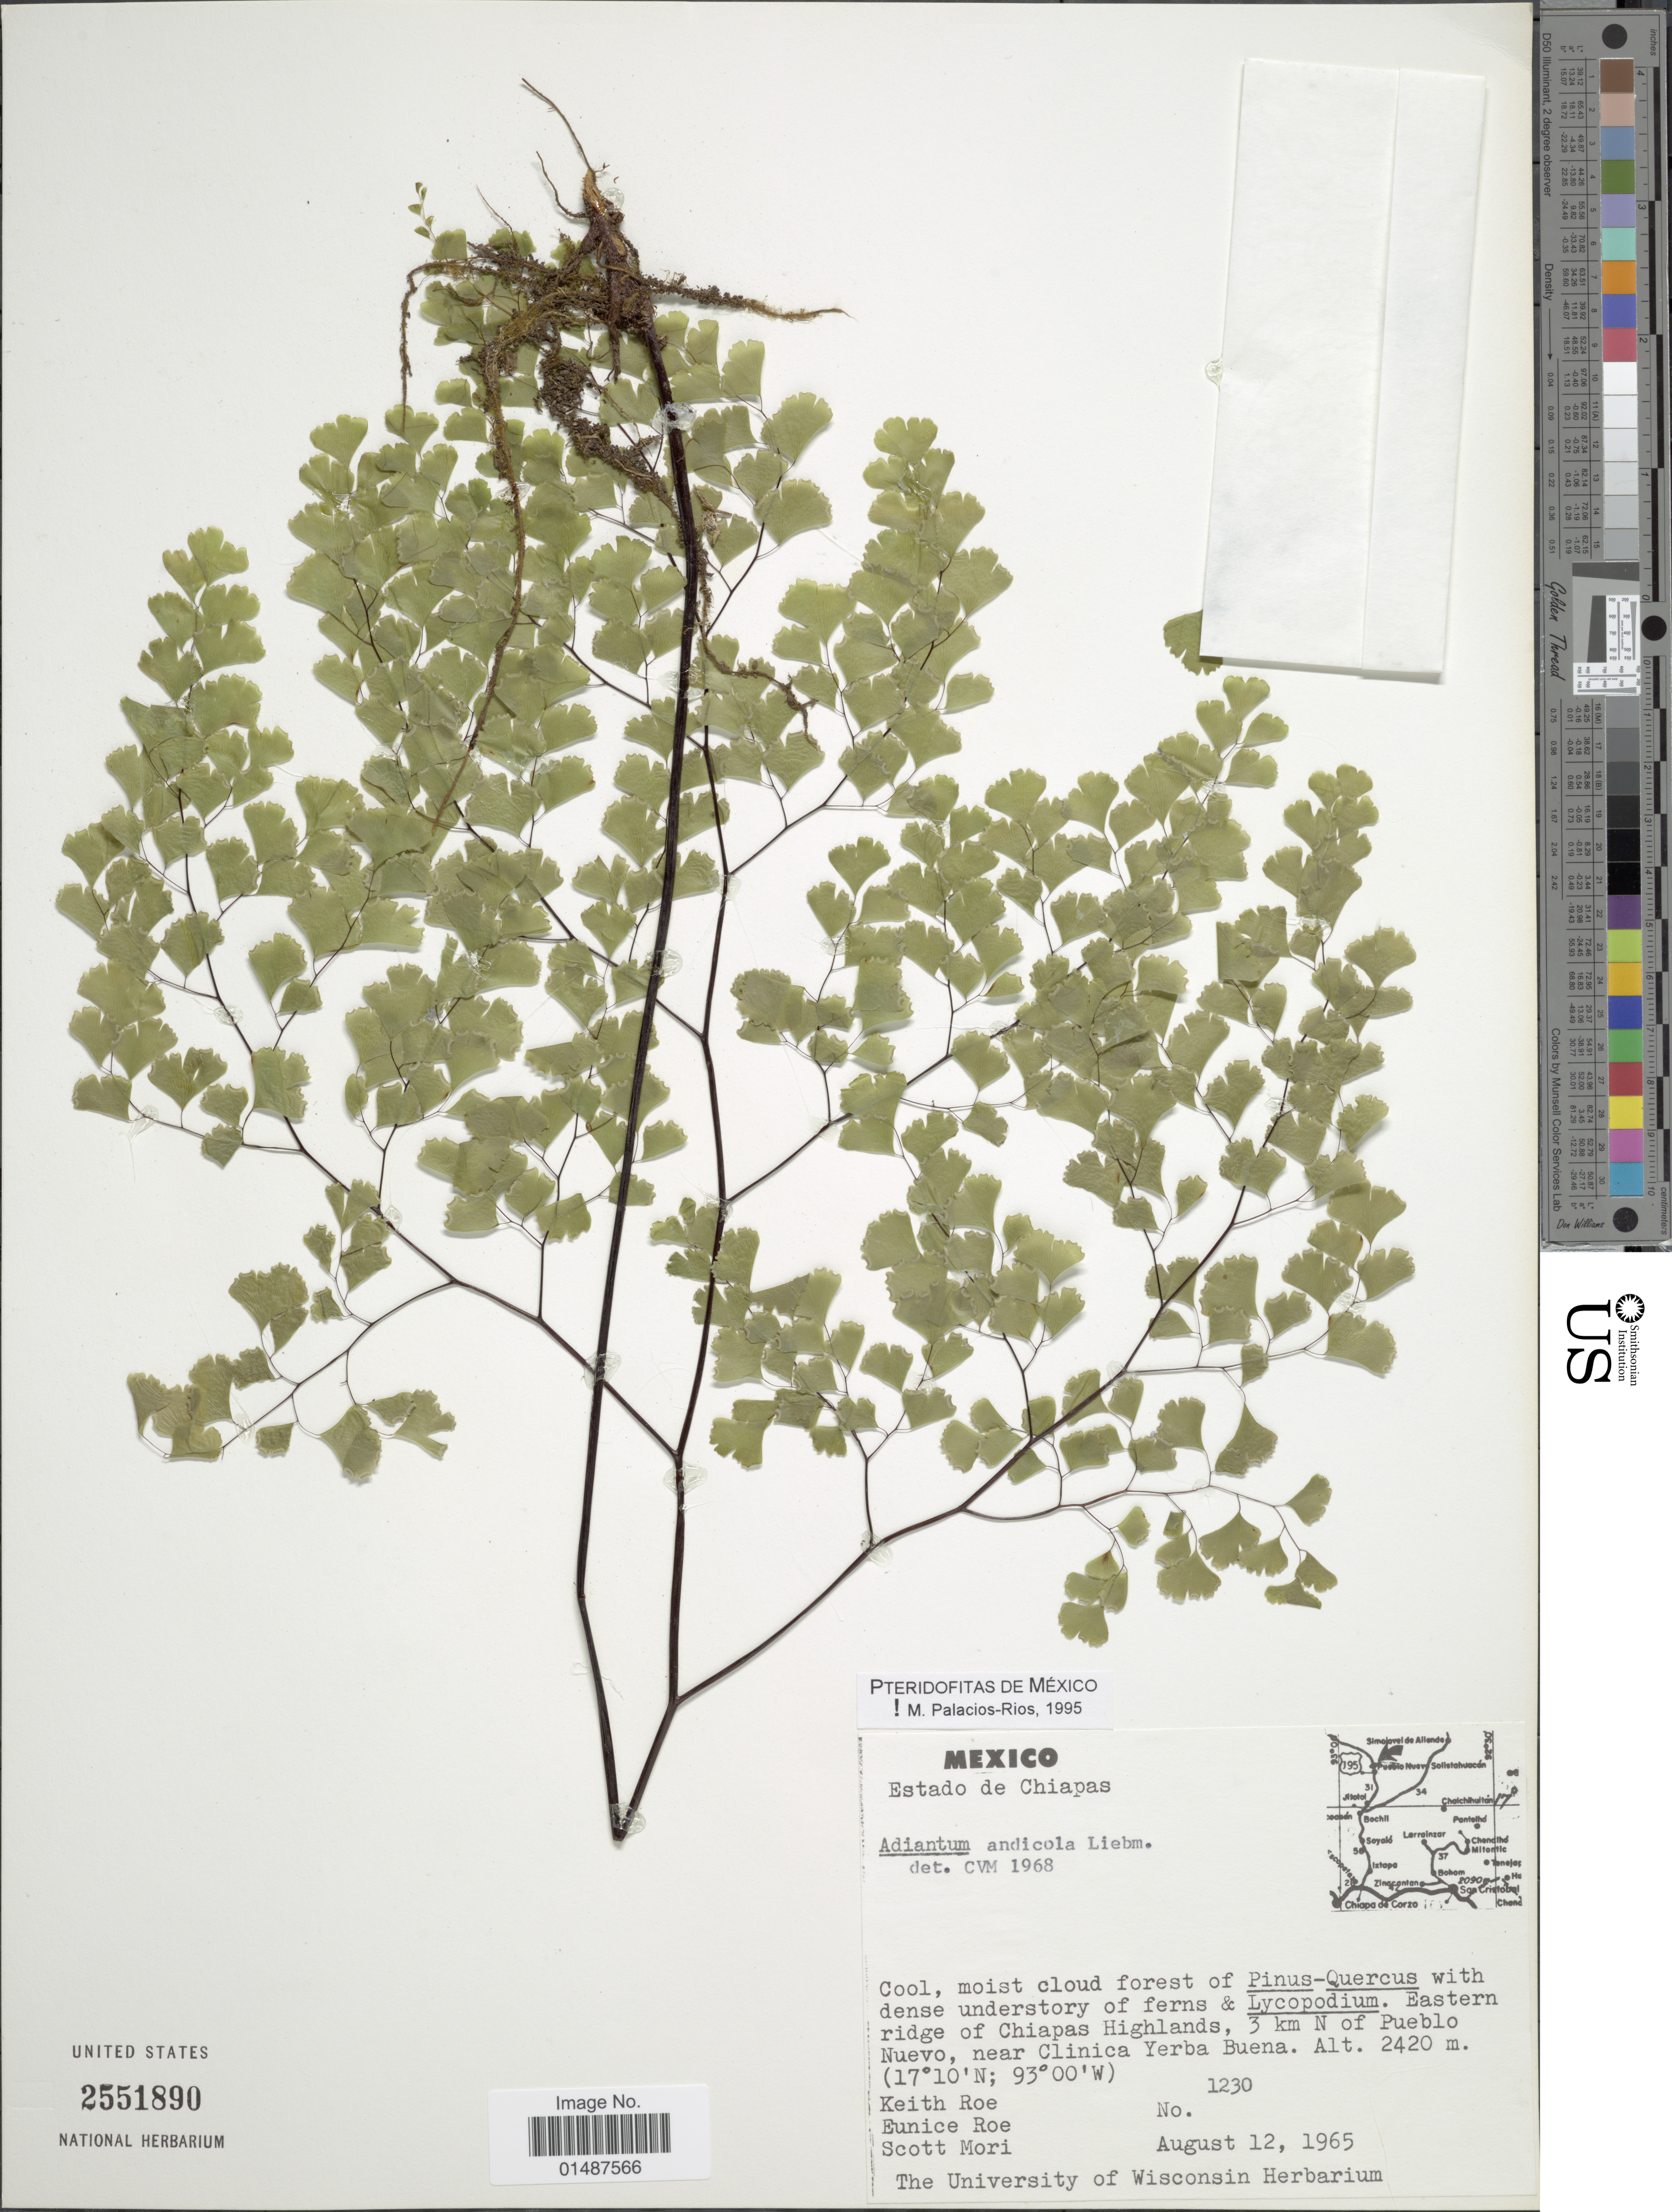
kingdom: Plantae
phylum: Tracheophyta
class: Polypodiopsida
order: Polypodiales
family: Pteridaceae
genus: Adiantum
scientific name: Adiantum andicola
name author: Liebm.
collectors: K. E. Roe, E. Roe & S. Mori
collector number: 1230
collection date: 1965-08-12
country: Mexico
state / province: Chiapas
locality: Eastern ridge of Chiapas Highlands, 3 km N of Pueblo Nuevo, near Clinica Yerba Buena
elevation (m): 2420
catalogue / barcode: US 2551890